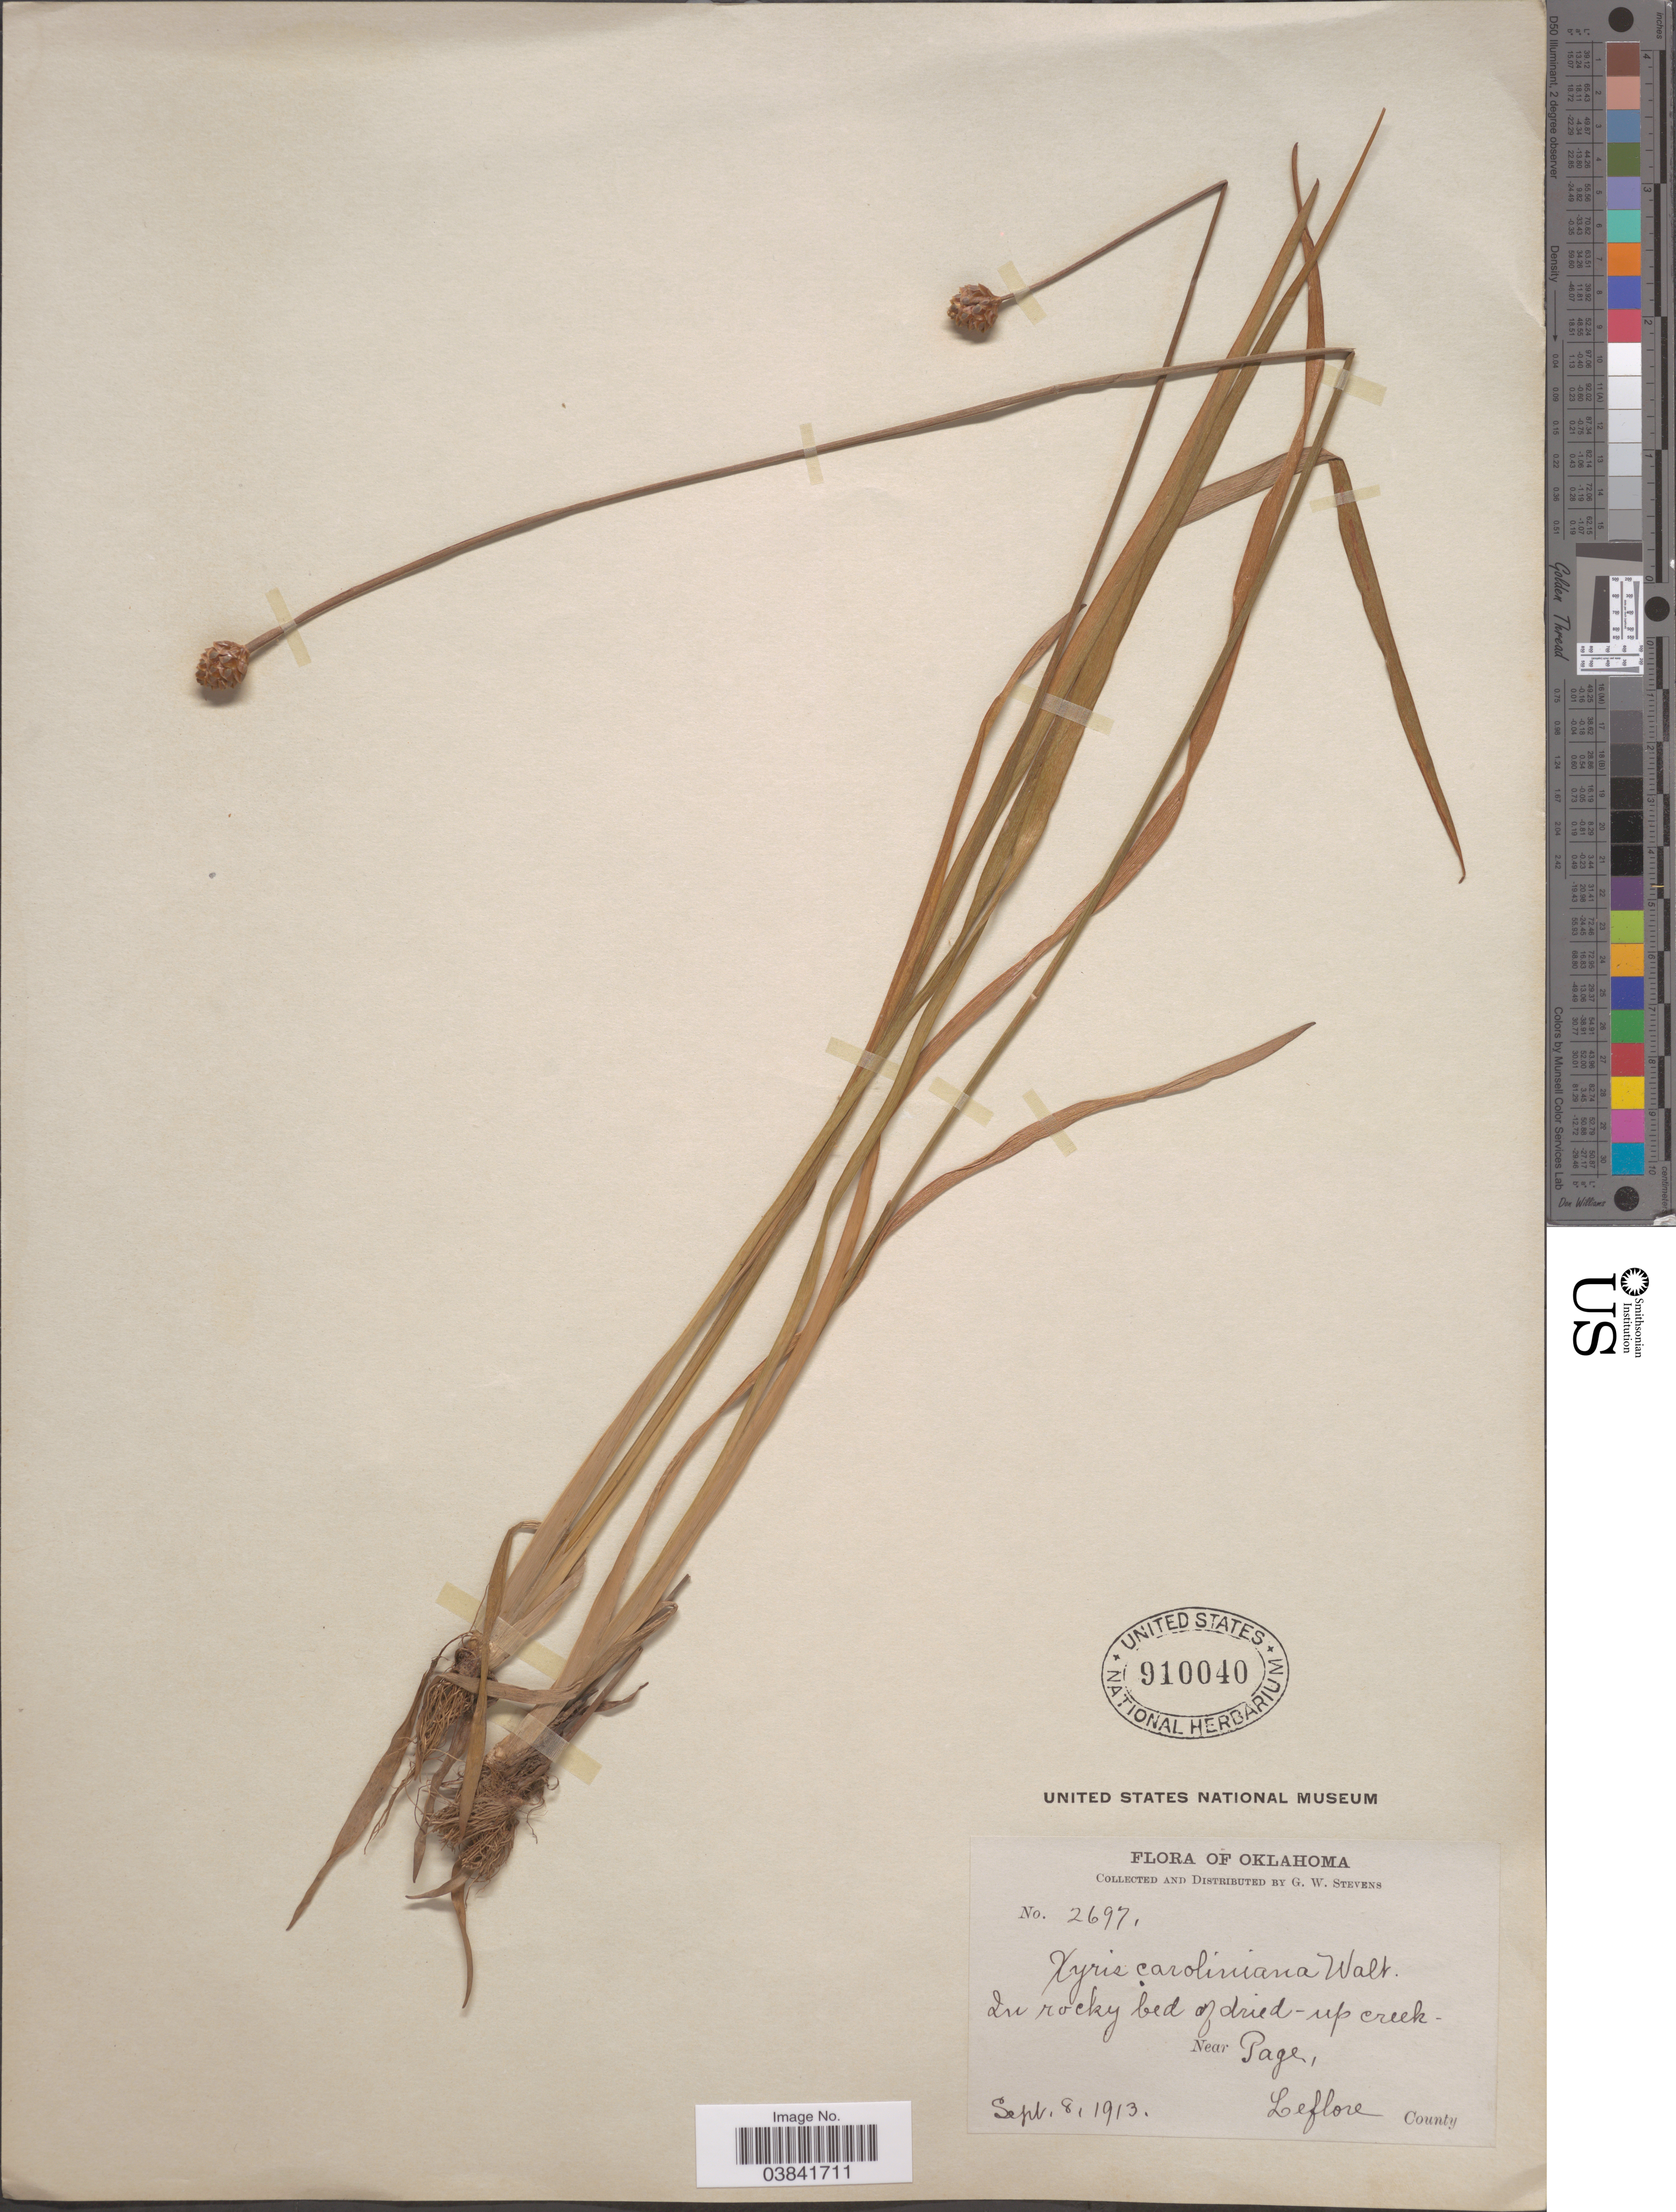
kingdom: Plantae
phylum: Tracheophyta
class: Liliopsida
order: Poales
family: Xyridaceae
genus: Xyris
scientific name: Xyris difformis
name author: Chapm.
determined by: Strong, Mark T., (BOT), Smithsonian Institution - National Museum of Natural History (UNITED STATES)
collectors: G. W. Stevens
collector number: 2697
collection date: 1913-09-08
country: United States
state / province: Oklahoma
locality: Near Page, Leflore County.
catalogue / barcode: US 910040